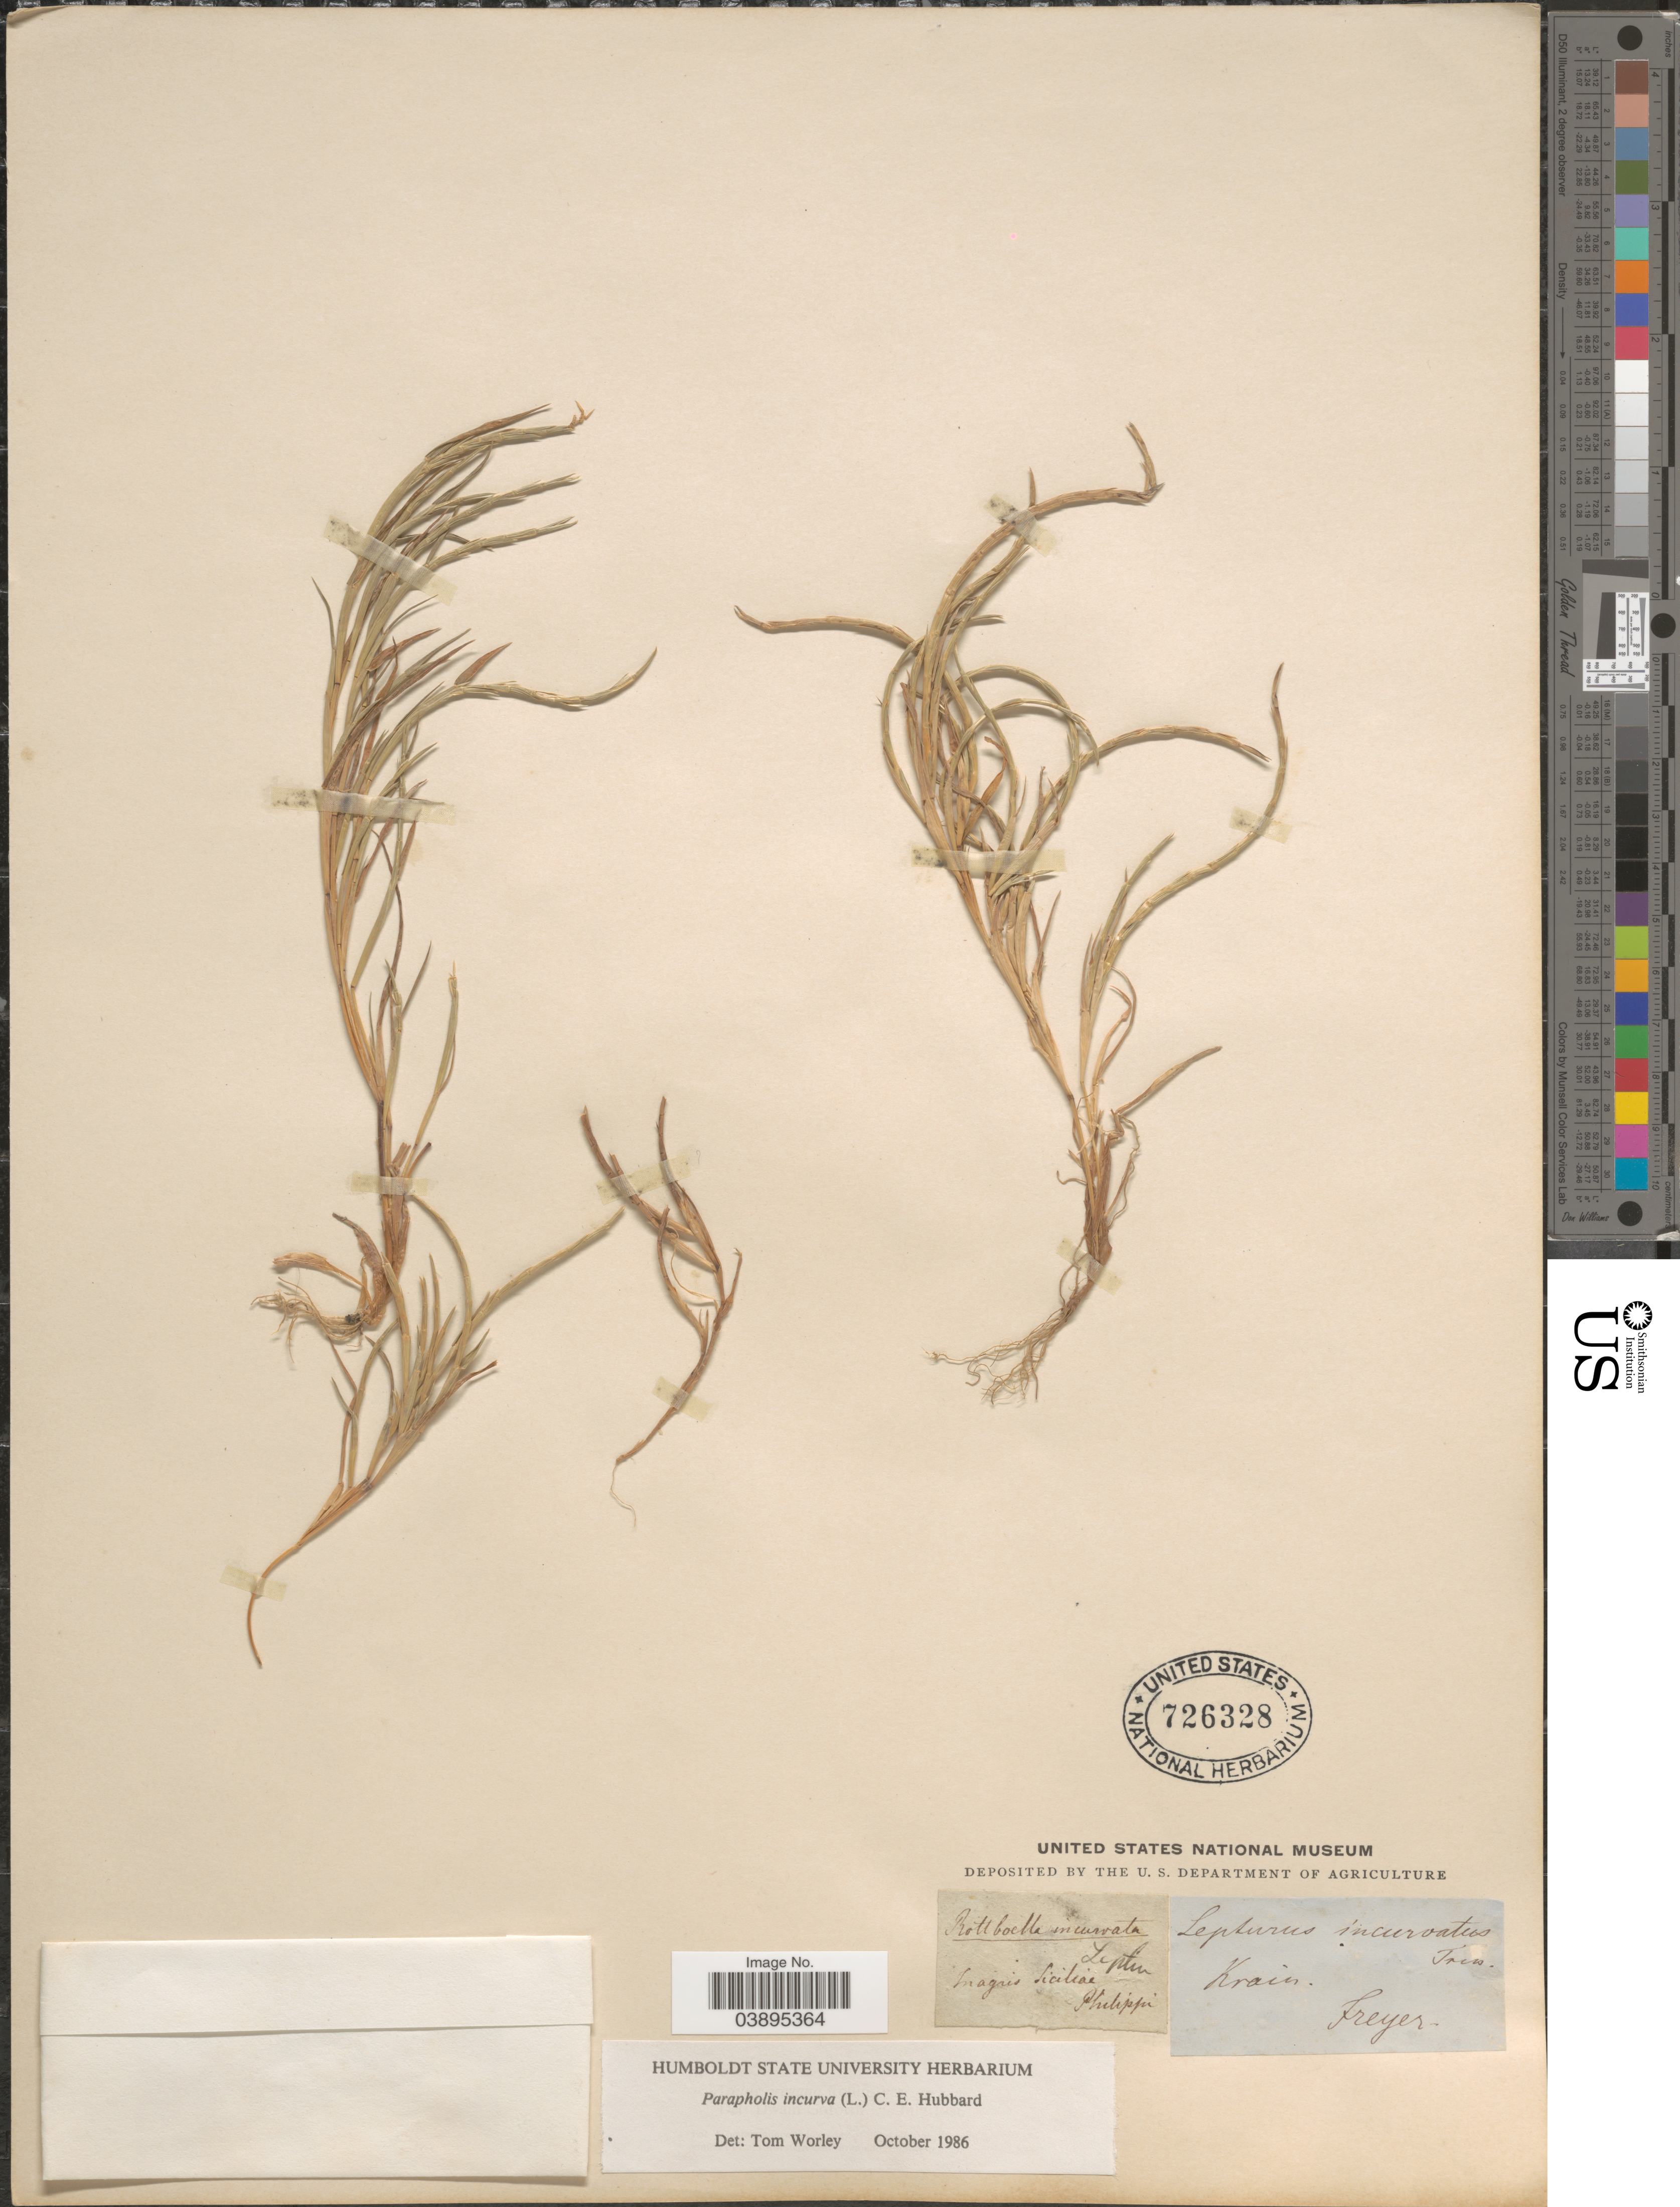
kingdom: Plantae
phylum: Tracheophyta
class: Liliopsida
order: Poales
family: Poaceae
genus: Parapholis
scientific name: Parapholis incurva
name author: (L.) C.E. Hubb.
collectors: -. Philippi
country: Italy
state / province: Siciliana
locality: Inagrio Siciliae. [interpreted]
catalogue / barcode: US 726328